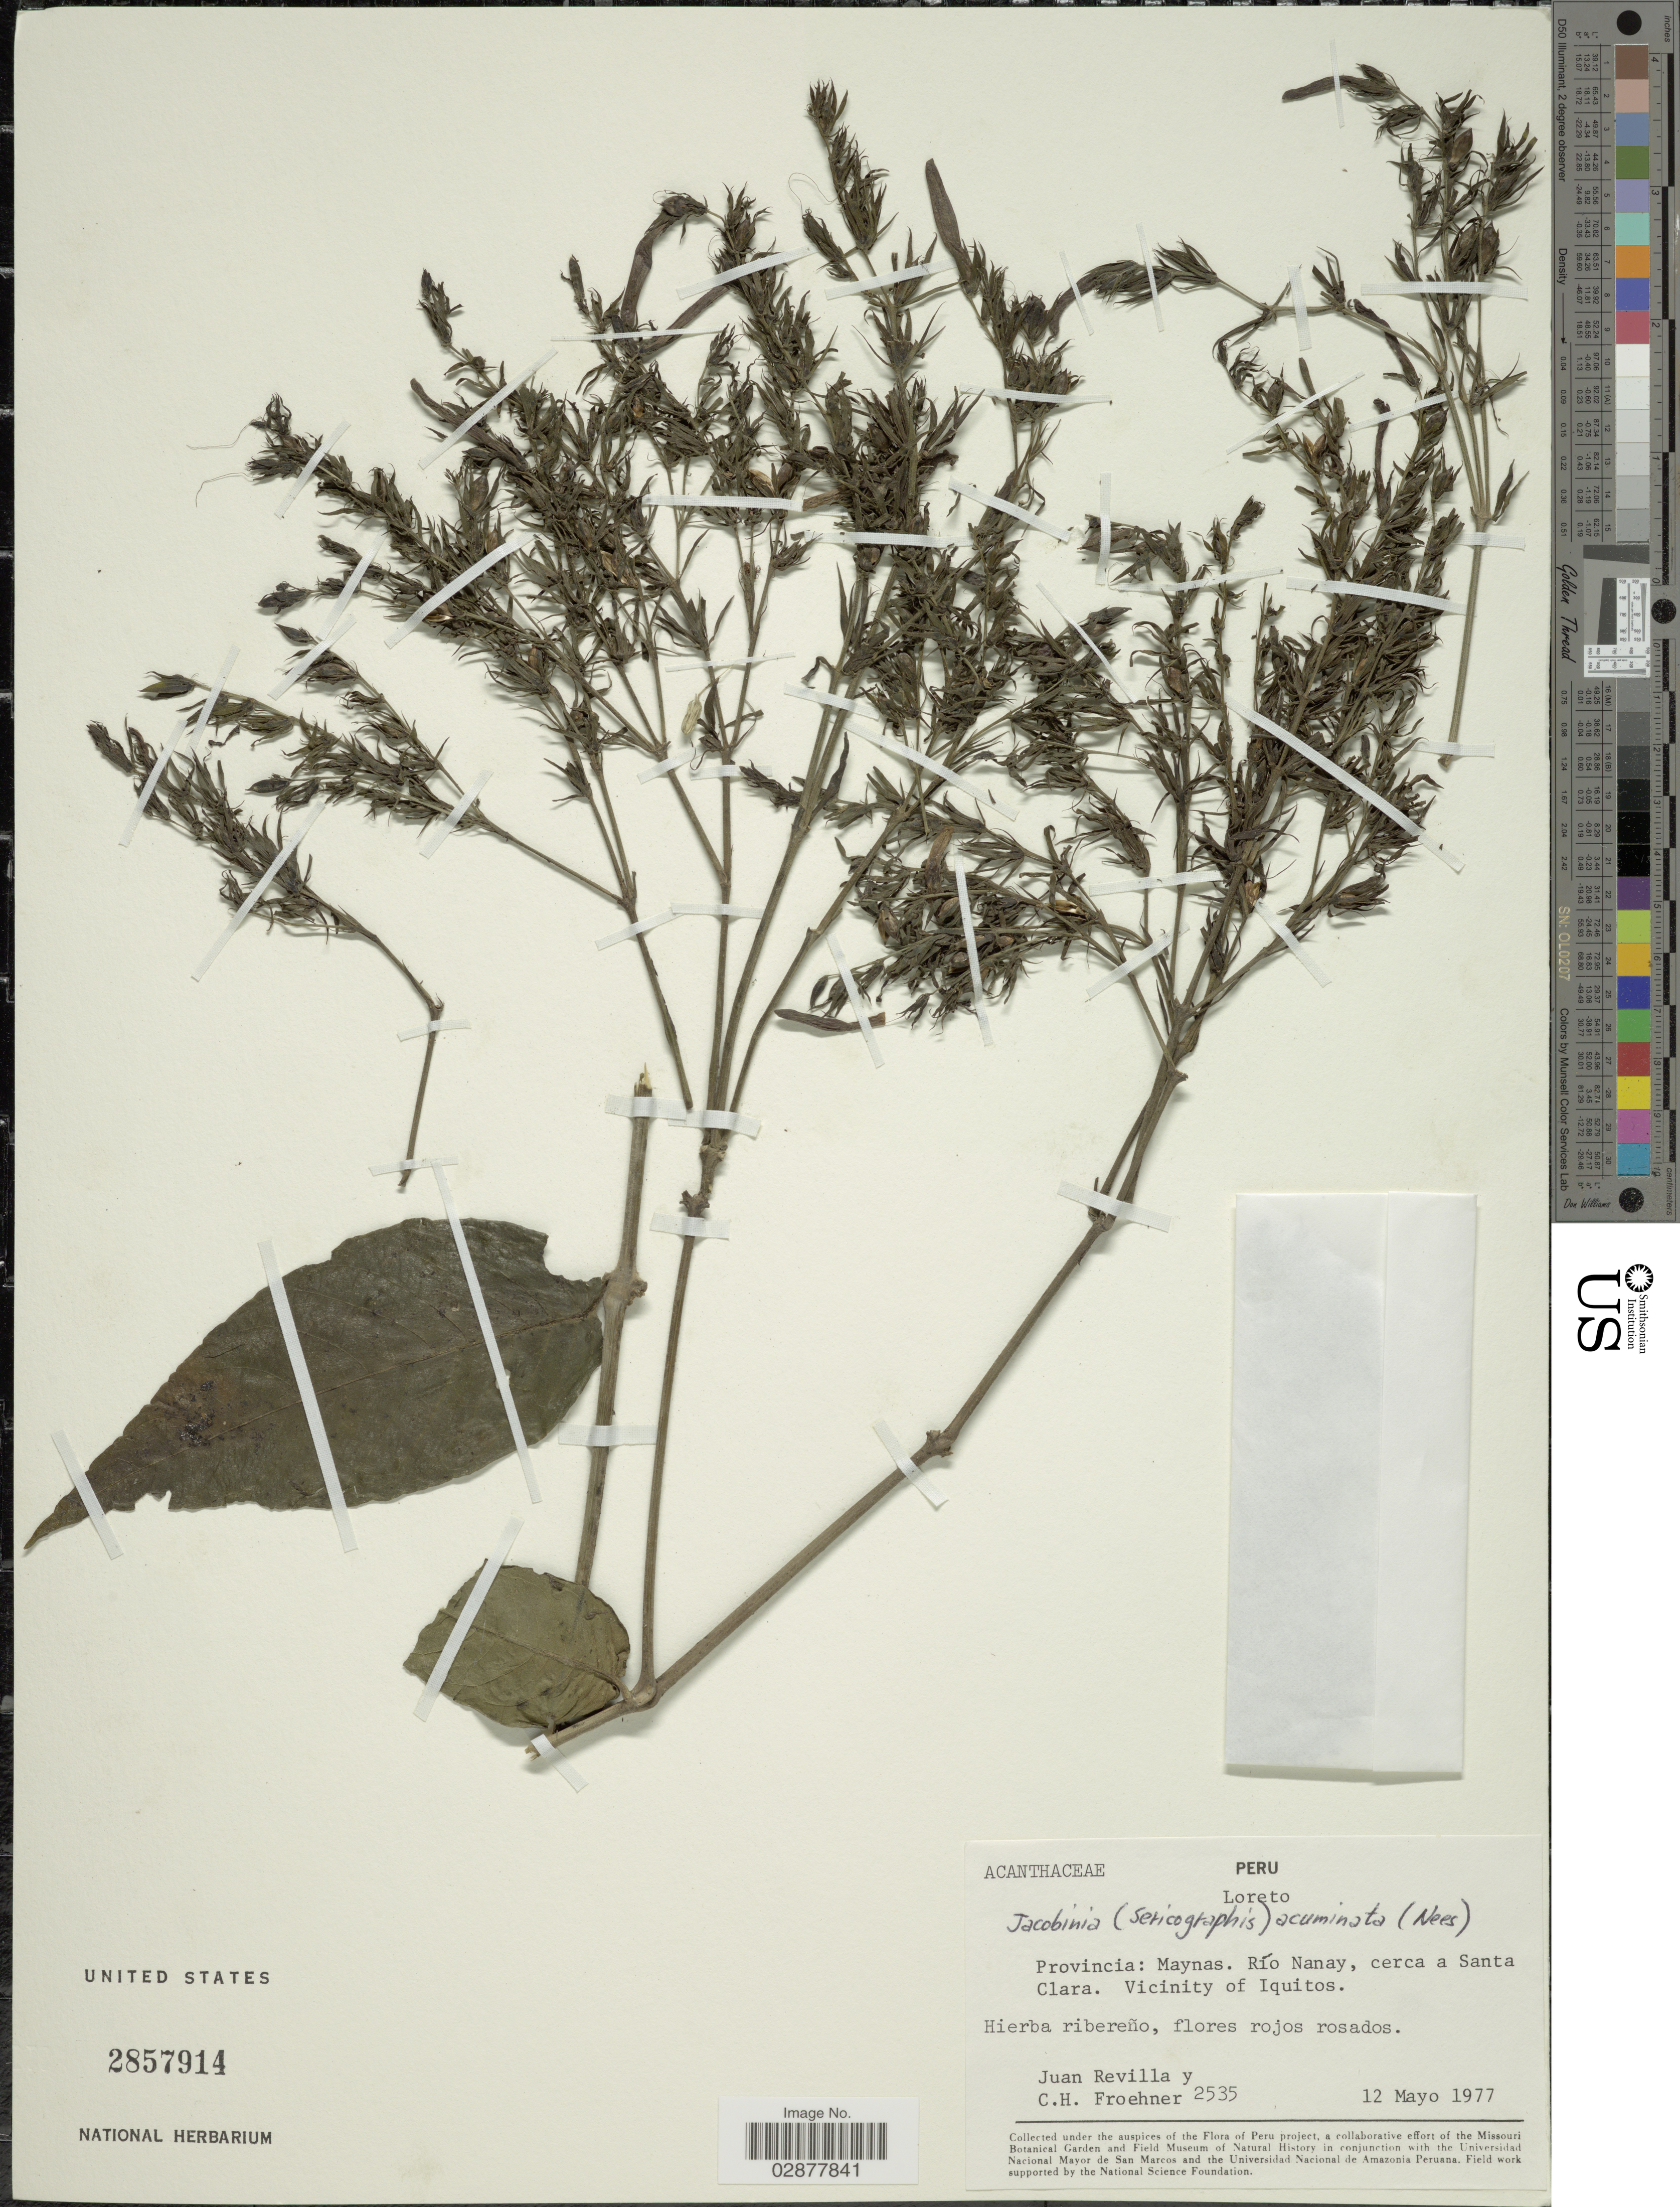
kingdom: Plantae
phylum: Tracheophyta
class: Magnoliopsida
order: Lamiales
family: Acanthaceae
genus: Justicia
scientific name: Justicia calycina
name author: (Nees) V.A.W. Graham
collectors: J. Revilla & C. Froehner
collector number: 2535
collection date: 1977-05-12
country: Peru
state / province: Loreto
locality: Provincia: Maynas. Río Nanay, cerca a Santa Clara. Vicinity of Iquitos.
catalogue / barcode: US 2857914